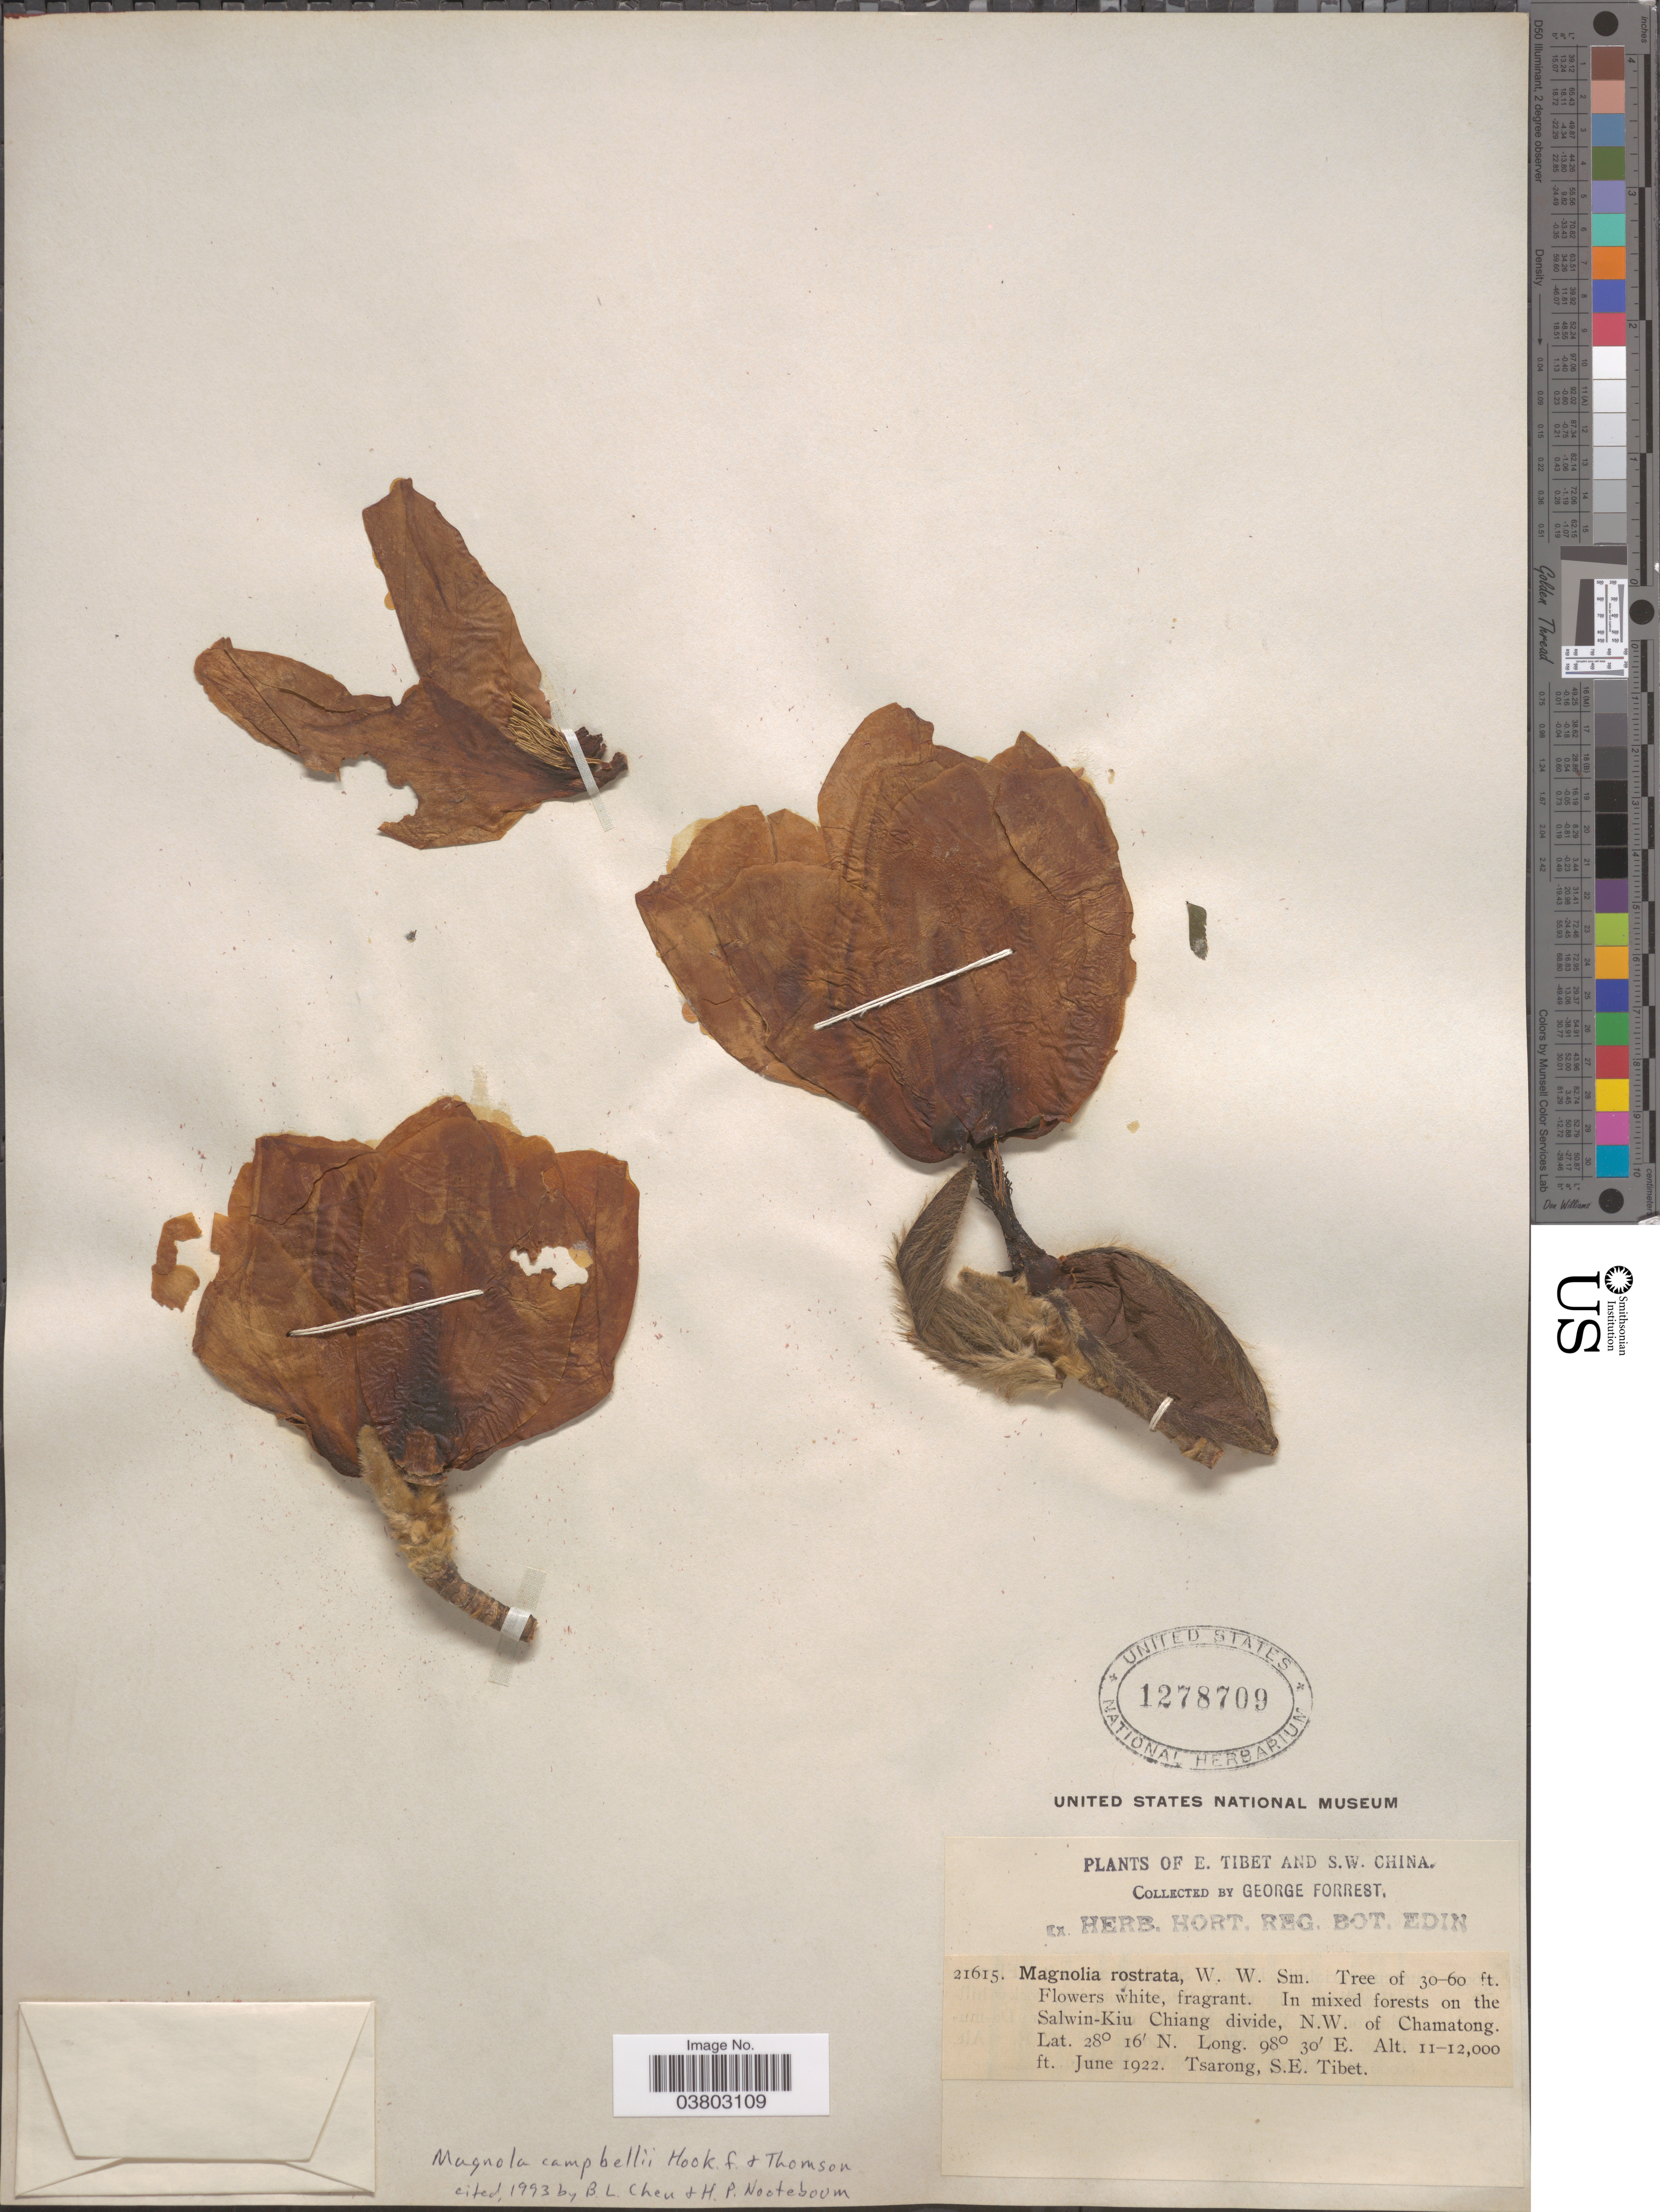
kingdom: Plantae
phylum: Tracheophyta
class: Magnoliopsida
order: Magnoliales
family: Magnoliaceae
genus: Magnolia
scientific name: Magnolia campbellii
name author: Hook. f. & Thomson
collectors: G. Forrest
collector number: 21615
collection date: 1922-06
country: China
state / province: Xizang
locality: E. Tibet and S.W. China. On the Salwin-Kiu Chiang divide, N.W. of Chamatong. Tsarong, S. E. Tibet.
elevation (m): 3353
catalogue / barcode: US 1278709